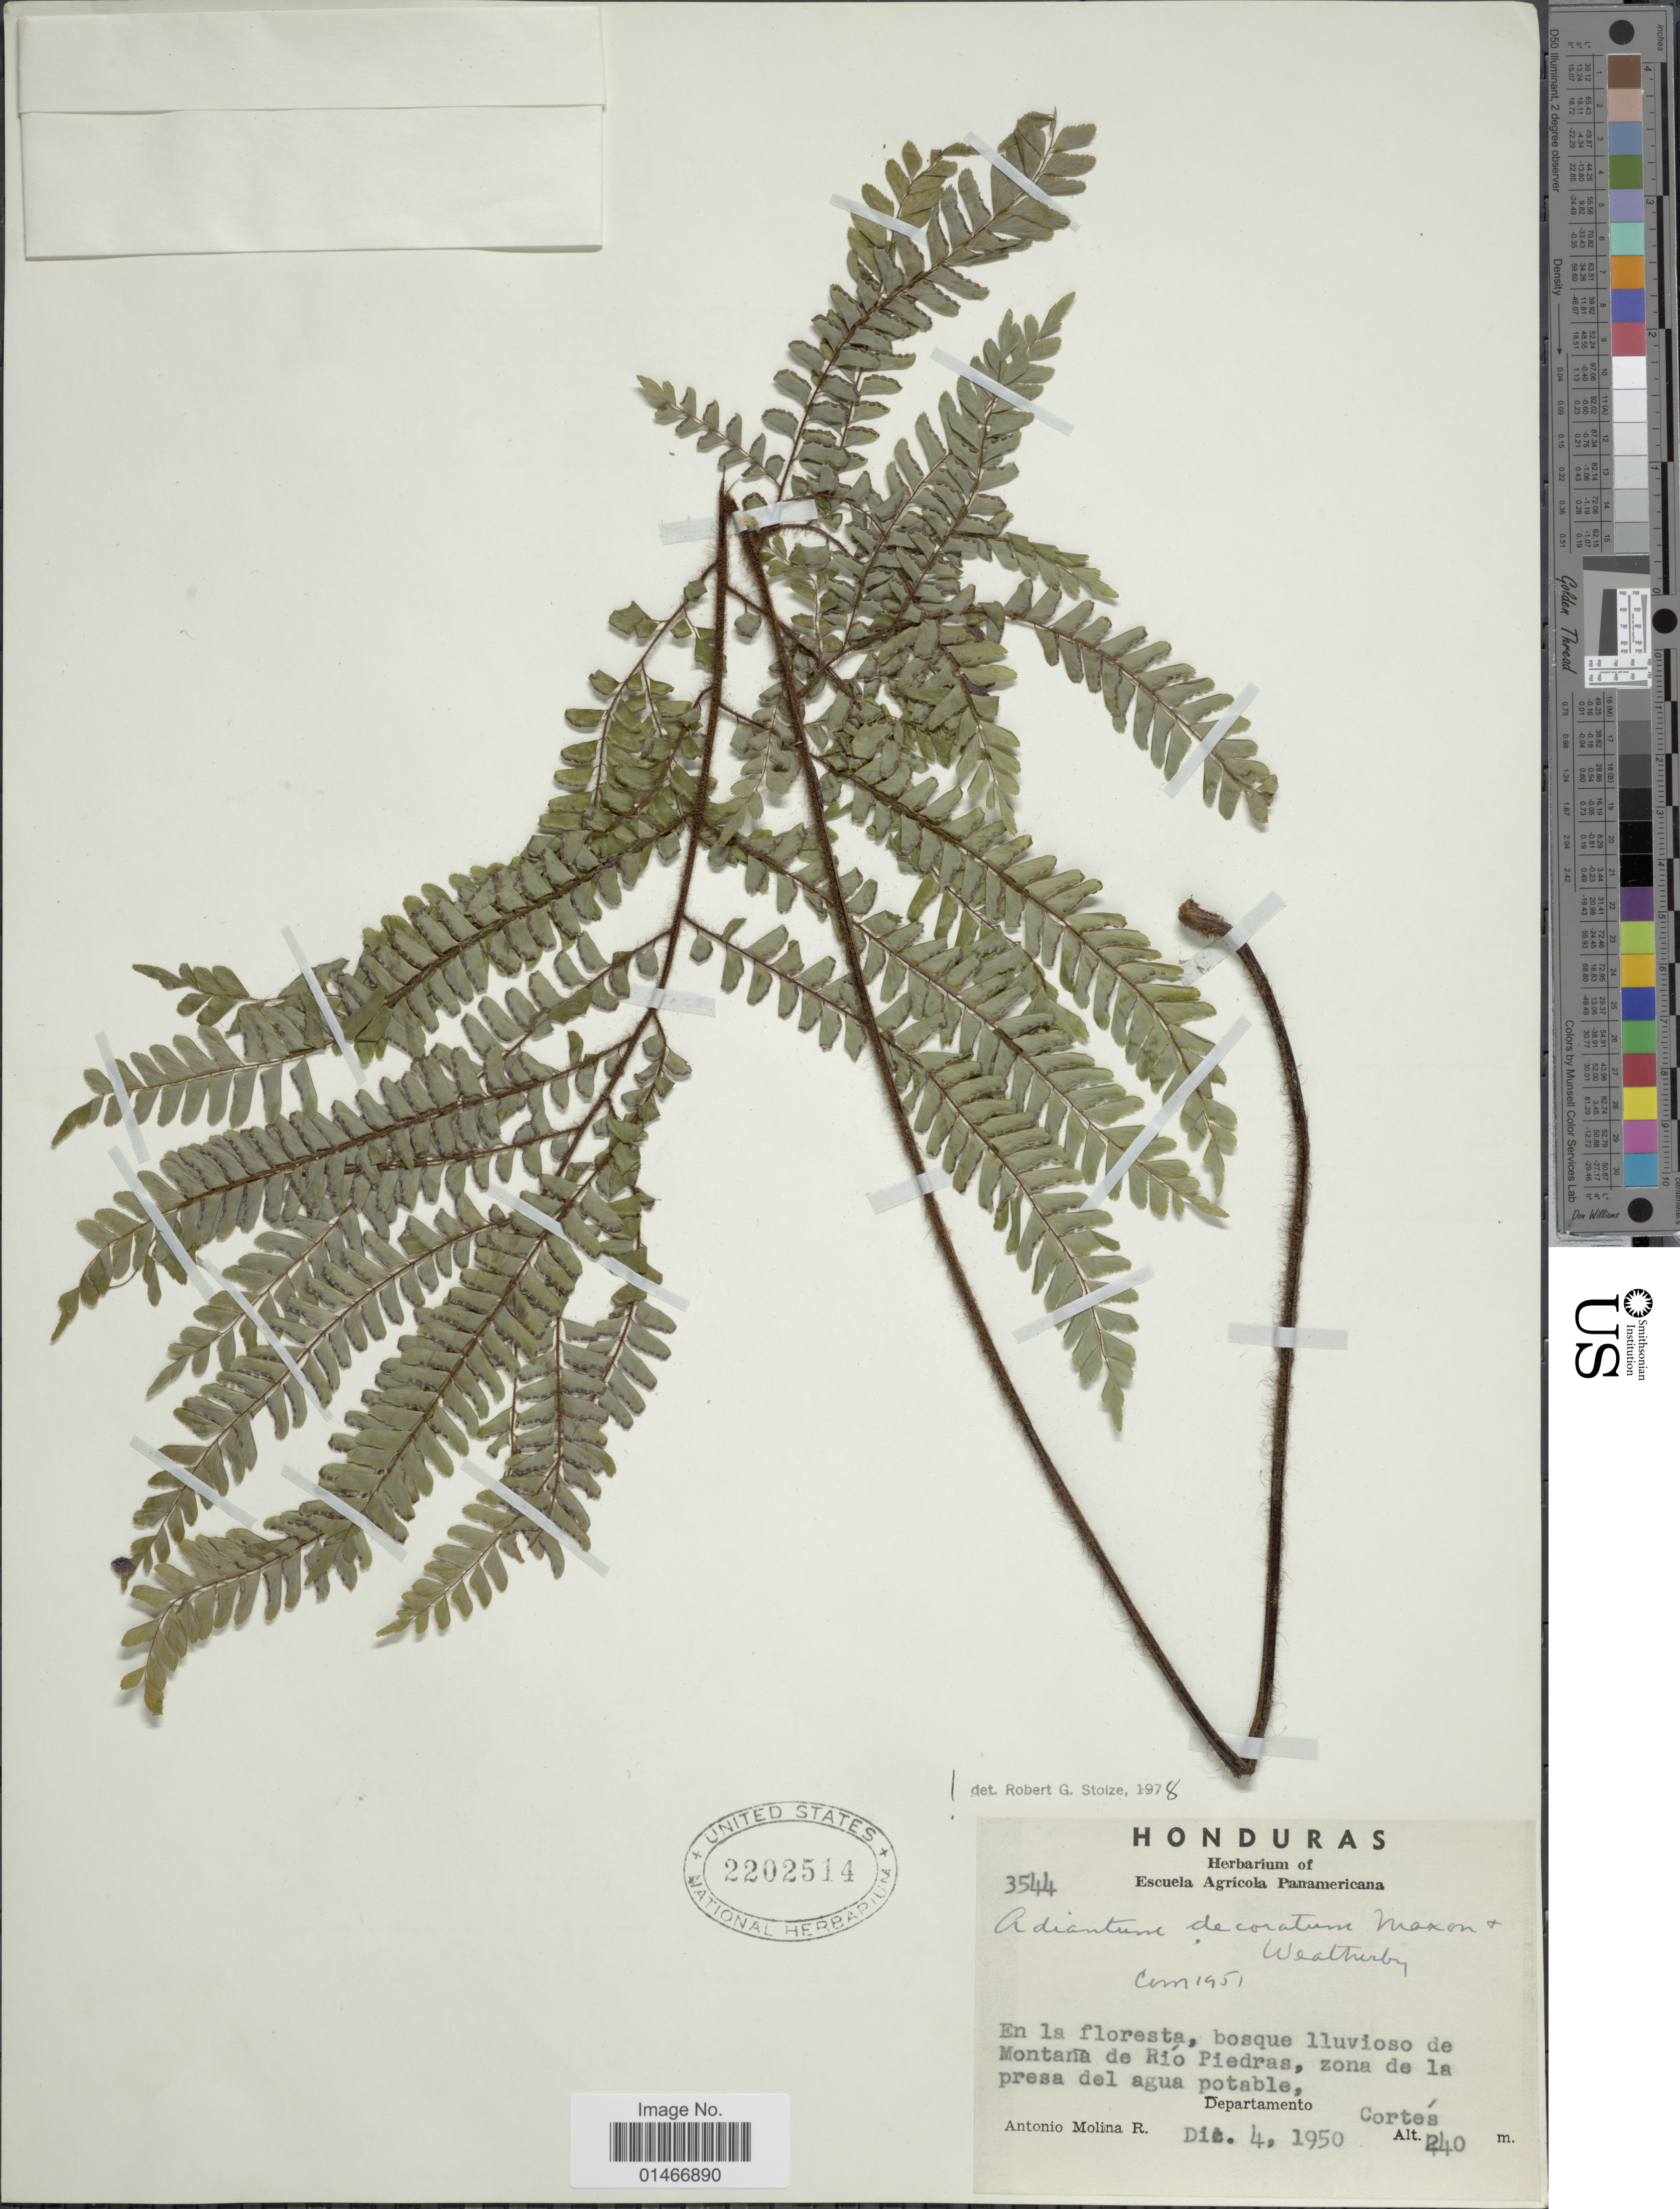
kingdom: Plantae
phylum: Tracheophyta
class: Polypodiopsida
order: Polypodiales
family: Pteridaceae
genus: Adiantum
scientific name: Adiantum decoratum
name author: Maxon & Weath.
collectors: A. Molina R.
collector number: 3544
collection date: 1950-12-04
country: Honduras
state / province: Cortés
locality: Bosque lluvioso de Montana de Rio Piedras, zona de la presa del agua potable, Departamento Cortes.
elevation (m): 240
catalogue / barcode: US 2202514